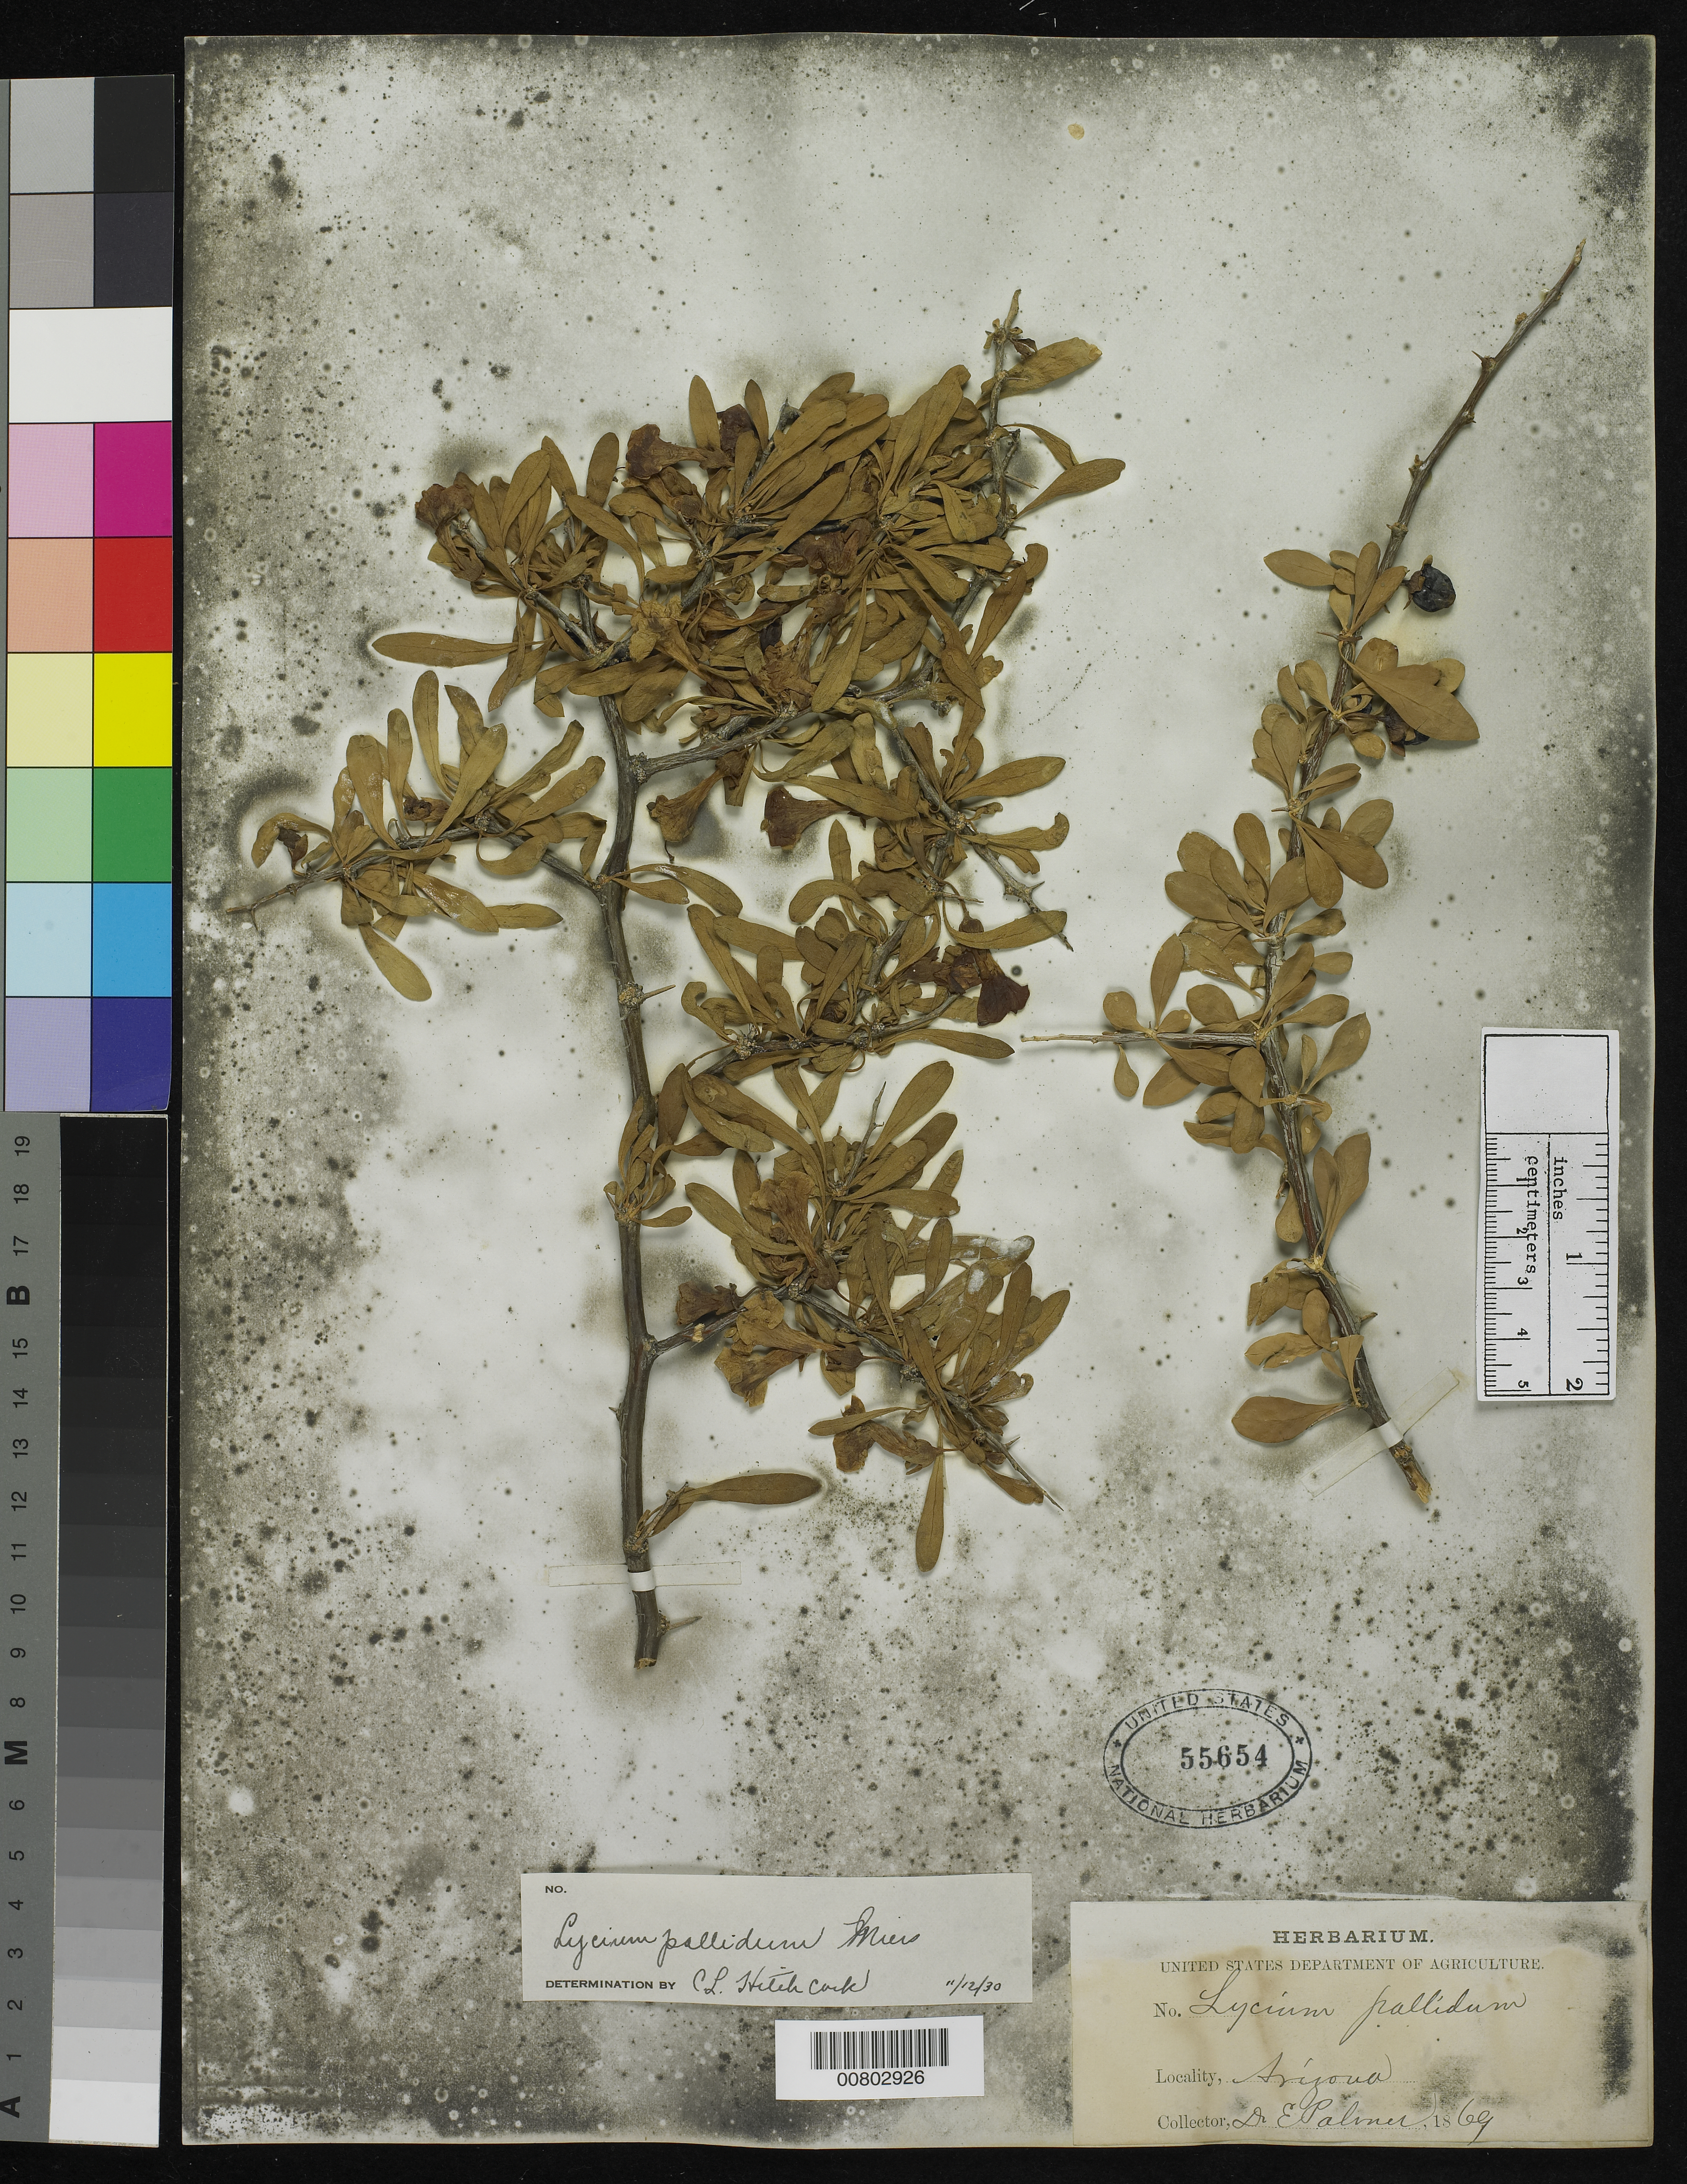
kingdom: Plantae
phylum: Tracheophyta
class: Magnoliopsida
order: Solanales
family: Solanaceae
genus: Lycium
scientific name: Lycium pallidum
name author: Miers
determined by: Hitchcock, Albert S.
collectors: E. Palmer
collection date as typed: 1869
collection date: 1869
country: United States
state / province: Arizona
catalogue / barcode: US 55654